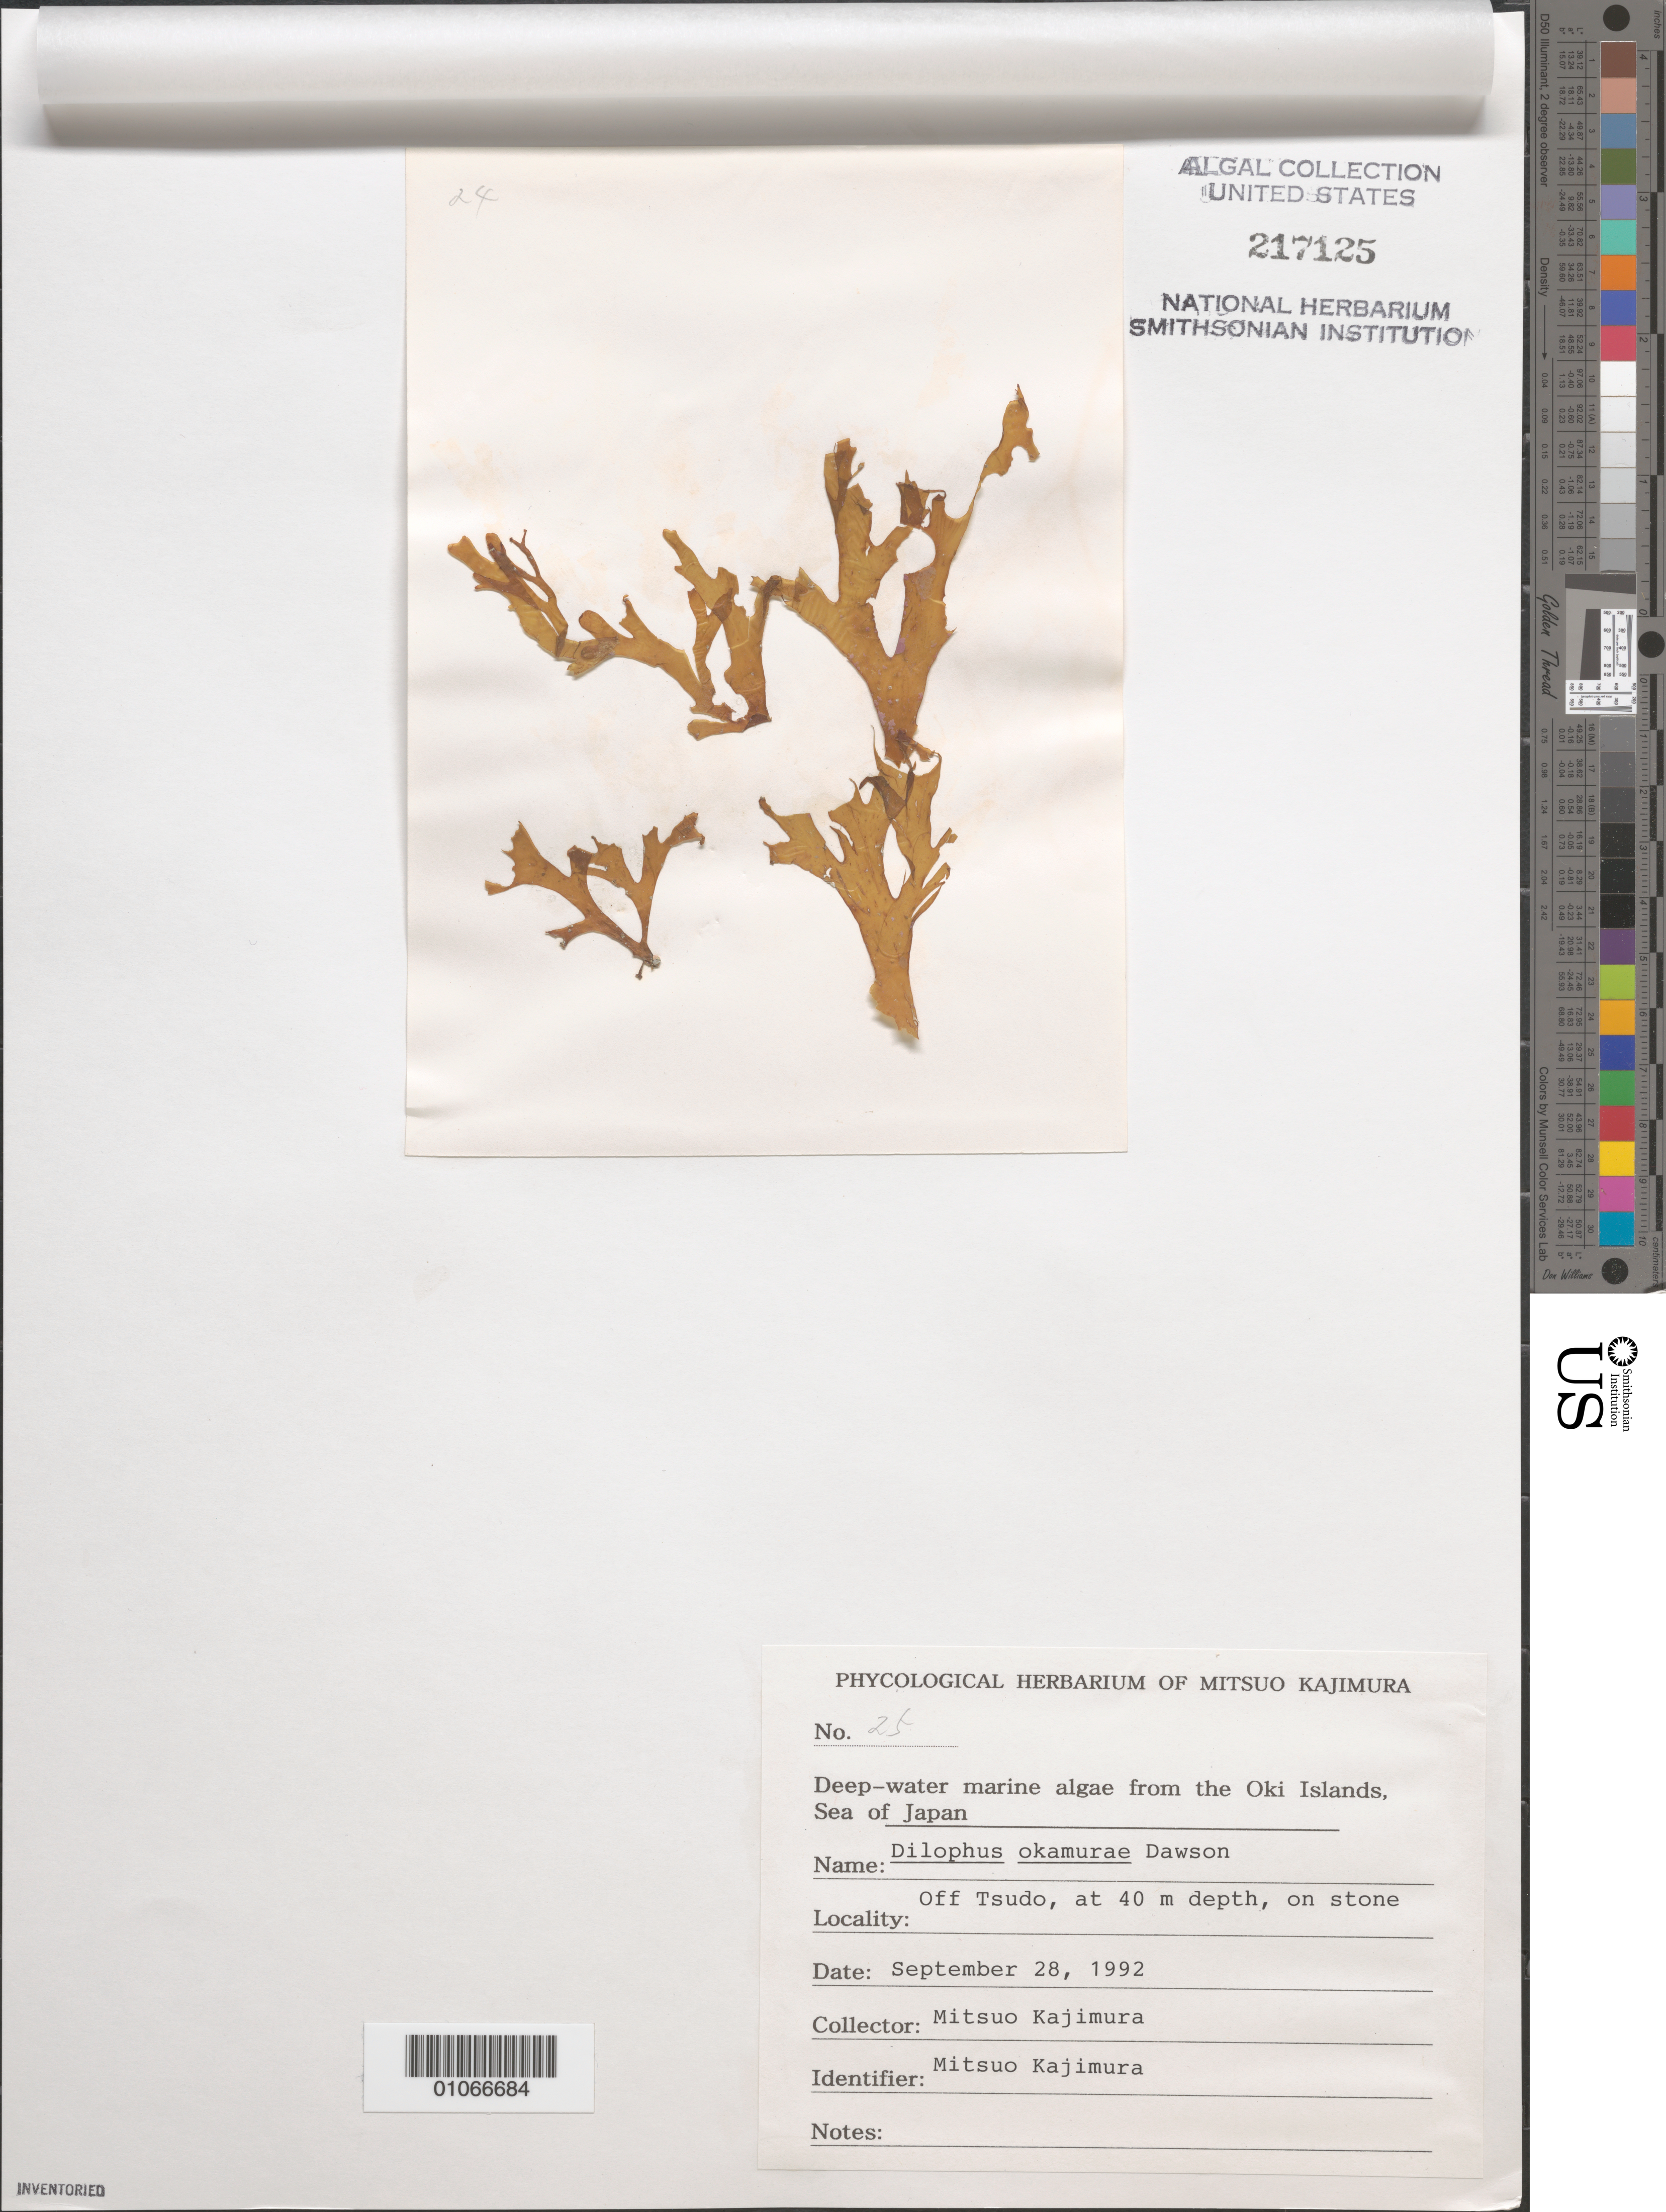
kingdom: Chromista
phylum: Ochrophyta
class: Phaeophyceae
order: Dictyotales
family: Dictyotaceae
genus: Rugulopteryx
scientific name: Rugulopteryx okamurae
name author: (E.Y. Dawson) I.K. Hwang et al.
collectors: M. Kajimura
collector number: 25 & specimen 24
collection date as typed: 28 Sep 1992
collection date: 1992-09-28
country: Japan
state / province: Simane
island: Oki Is.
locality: Off Tsudo [village], Sea of Japan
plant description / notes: Phycologial Herbarium of Mitsuo Kajimura, Deep-water marine algae from the Oki Islands, Sea of Japan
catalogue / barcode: US 217125